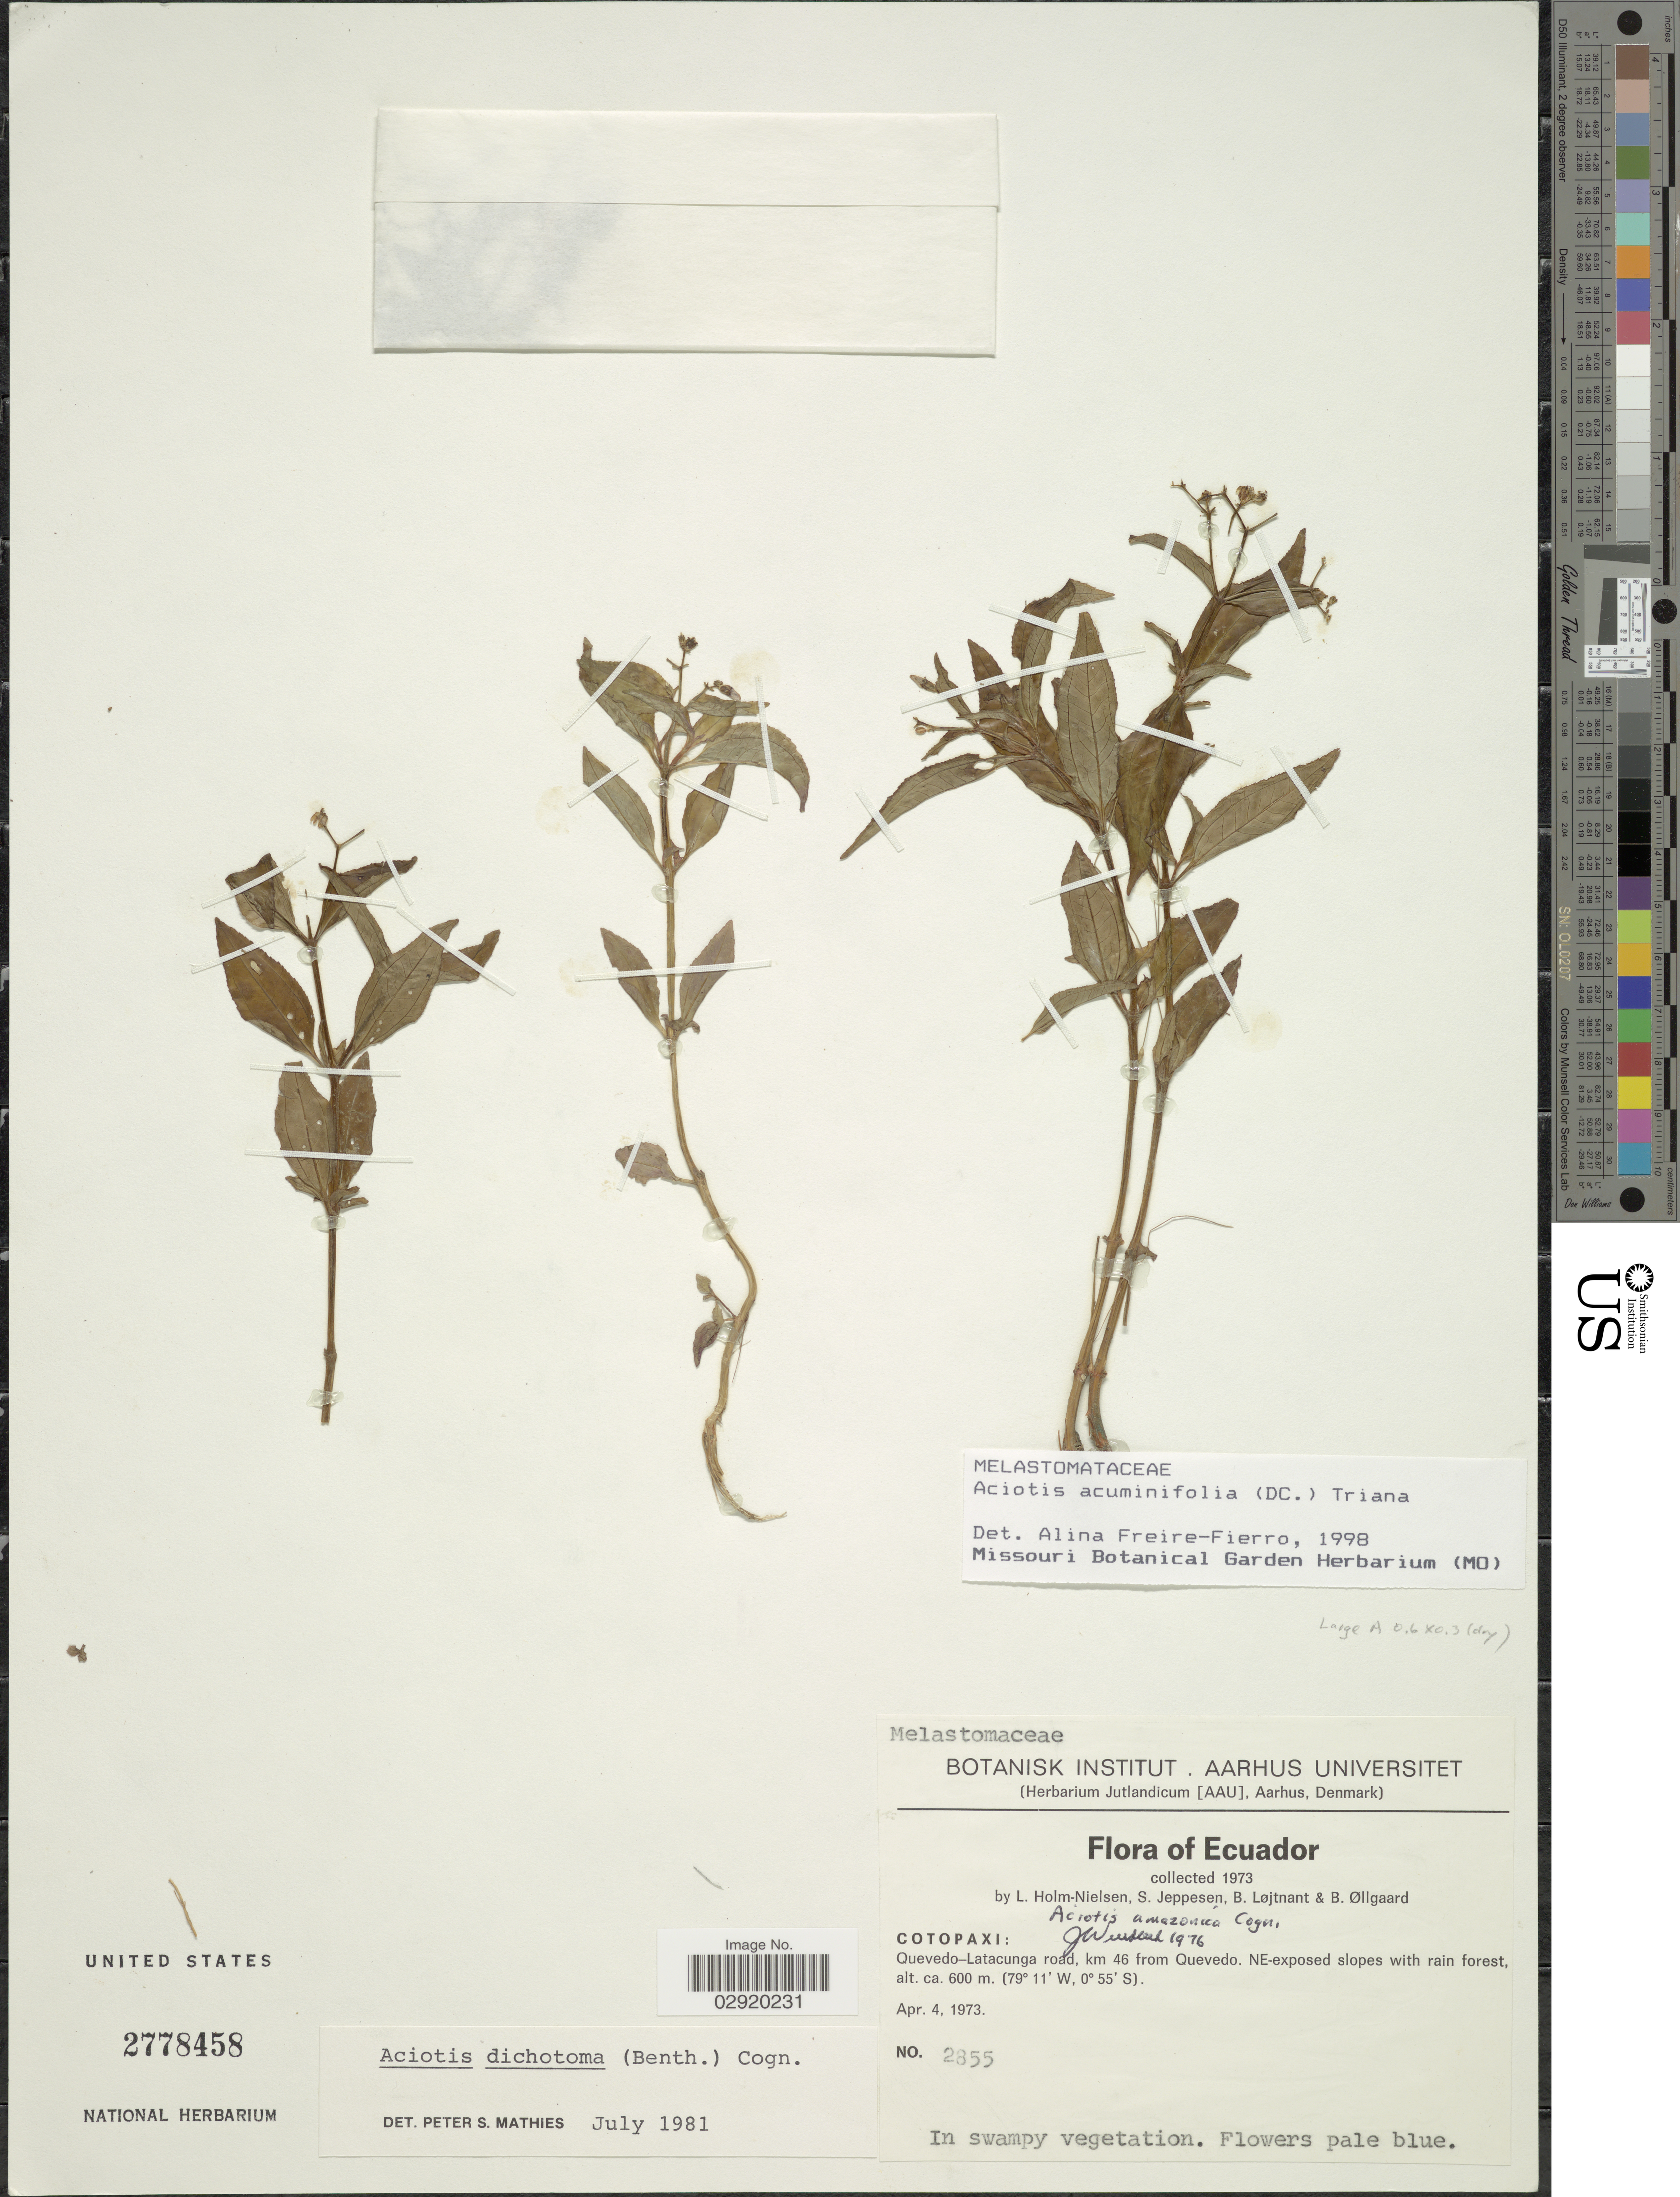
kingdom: Plantae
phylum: Tracheophyta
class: Magnoliopsida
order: Myrtales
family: Melastomataceae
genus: Aciotis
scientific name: Aciotis acuminifolia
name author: (Mart. ex DC.) Triana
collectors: L. Holm-Nielsen, S. Jeppesen, B. Löjtnant & B. Øllgaard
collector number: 2855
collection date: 1973-04-04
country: Ecuador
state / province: Cotopaxi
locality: Quevedo-Latacunga road, km 46 from Quevedo. NE-exposed slopes with rain forest.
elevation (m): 600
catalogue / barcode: US 2778458